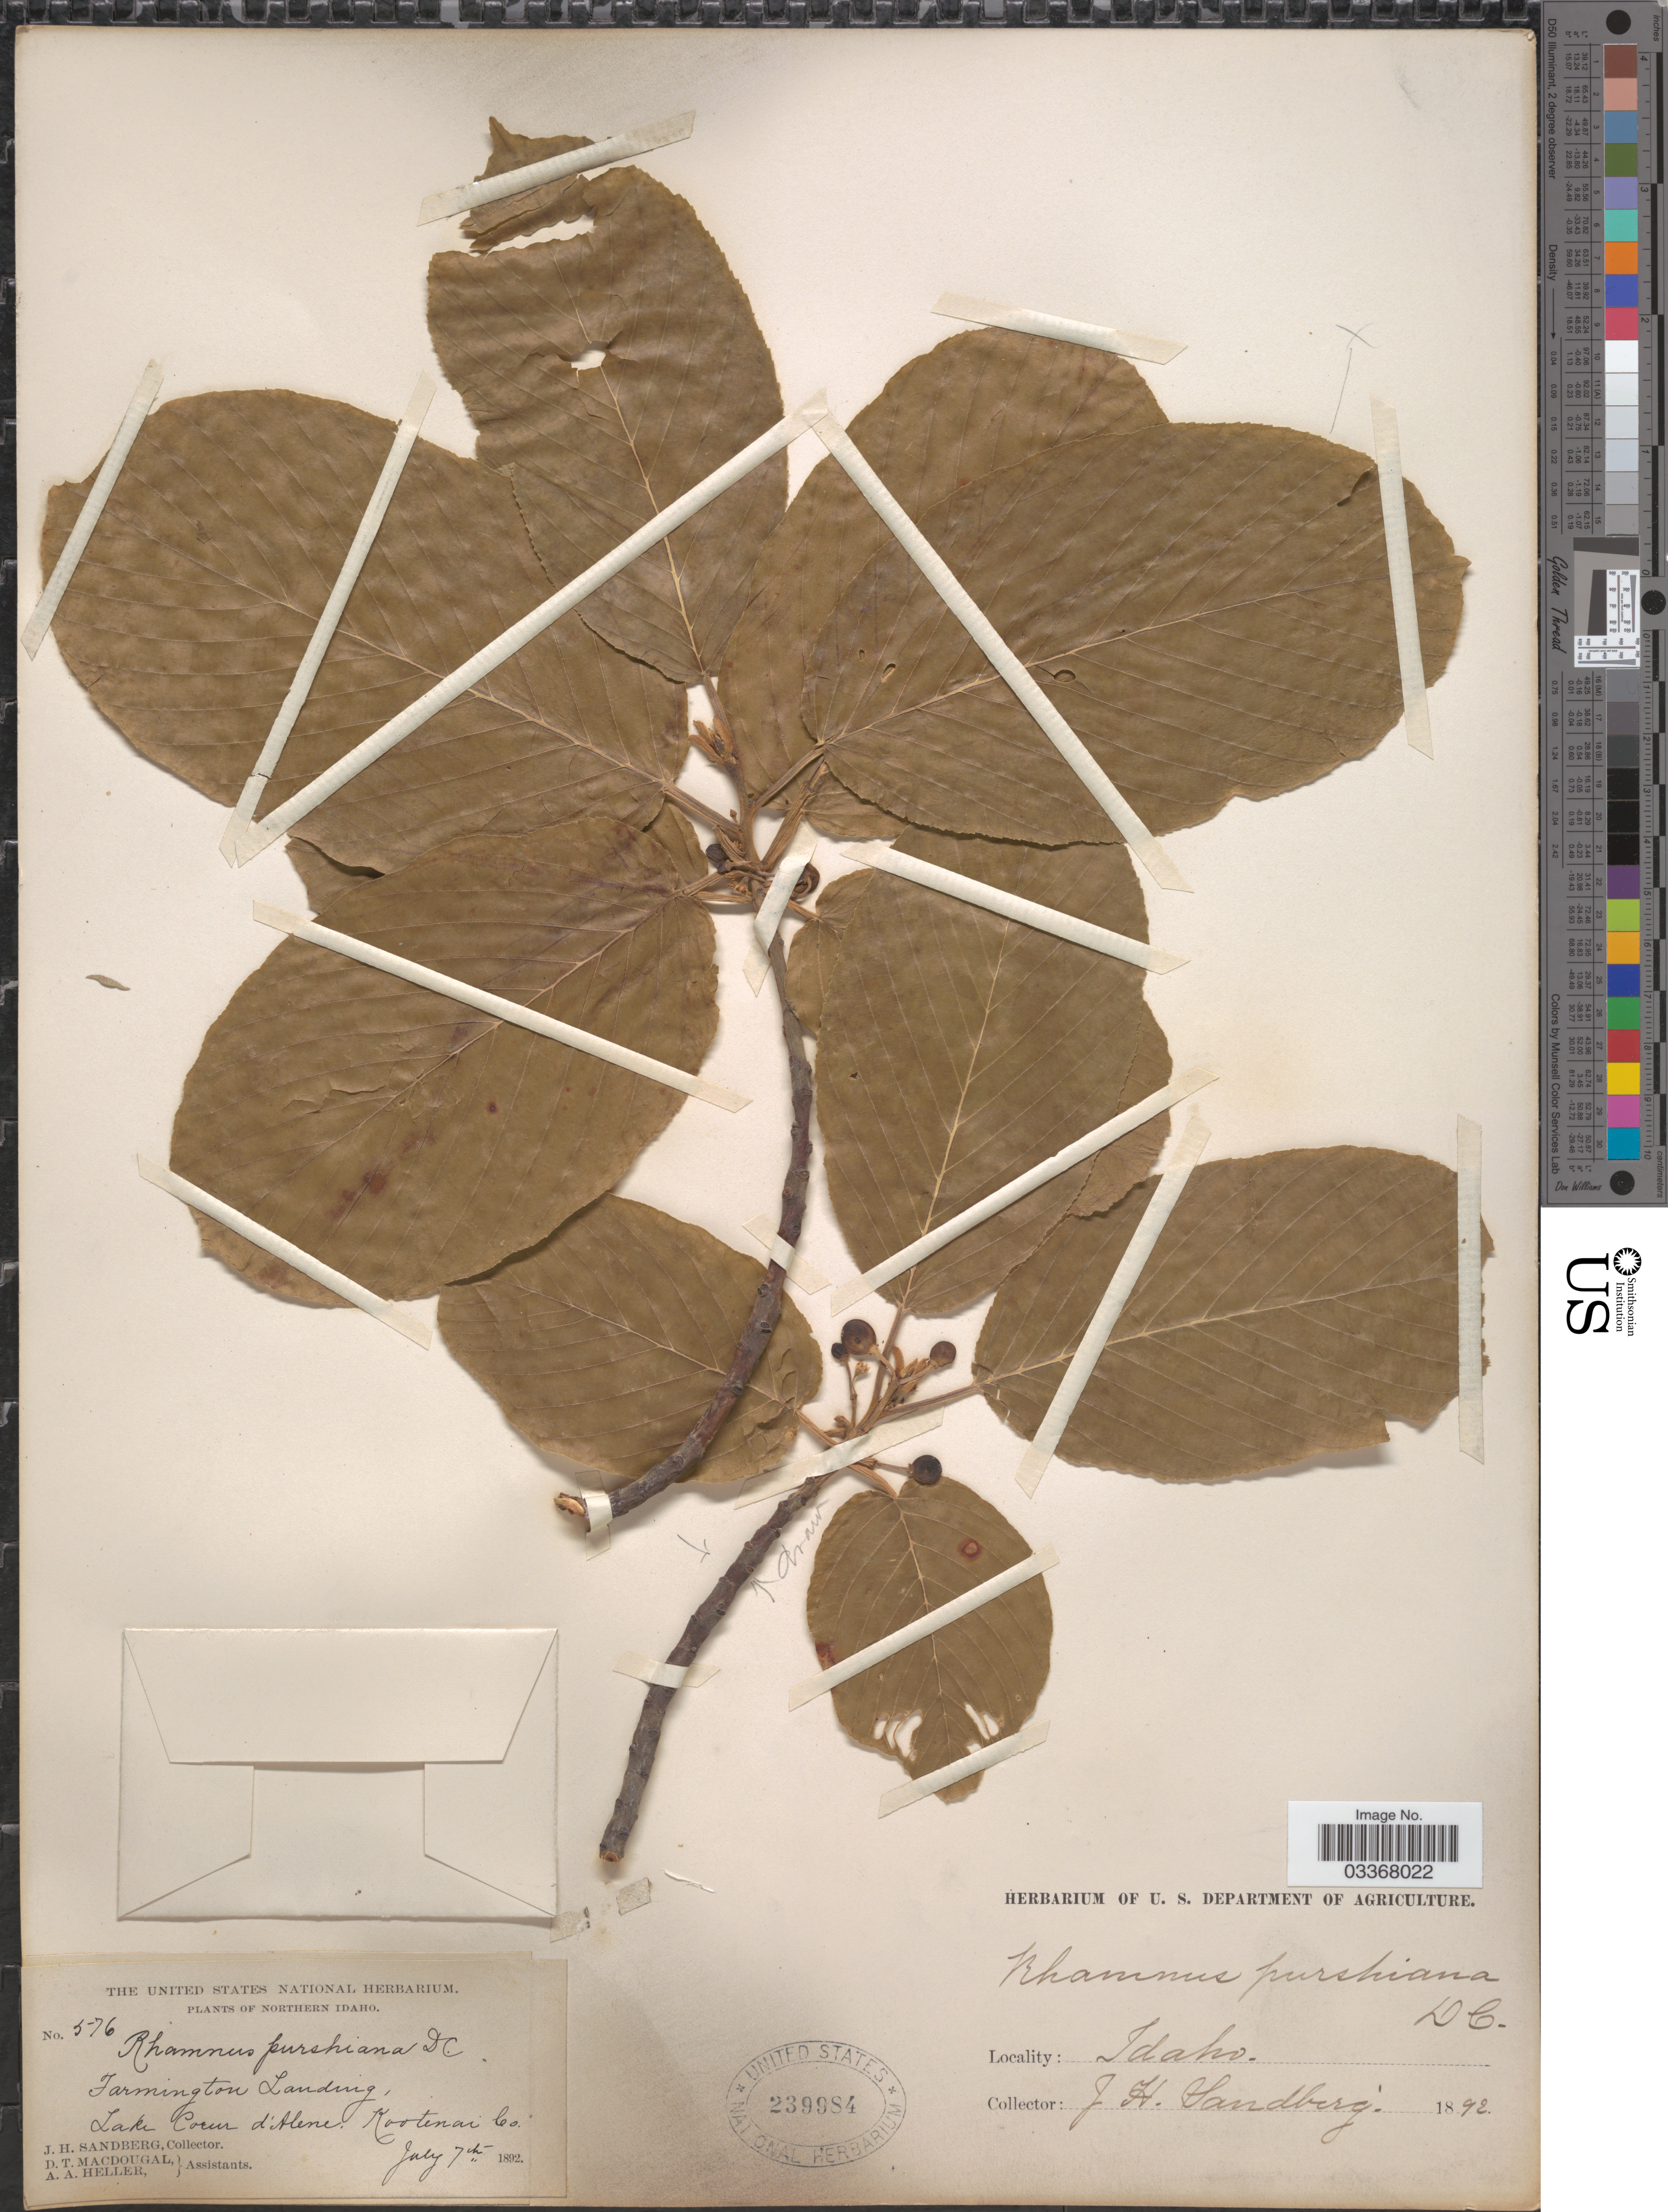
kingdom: Plantae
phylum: Tracheophyta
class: Magnoliopsida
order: Rosales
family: Rhamnaceae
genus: Frangula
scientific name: Frangula purshiana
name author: (DC.) A. Gray ex J.G. Cooper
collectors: J. H. Sandberg, D. T. MacDougal & A. A. Heller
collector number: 576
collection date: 1892-07-07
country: United States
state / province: Idaho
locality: Northern Idaho, Farmington Landing, Lake Coeur d'Alene, Kootenai Co.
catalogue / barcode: US 239984